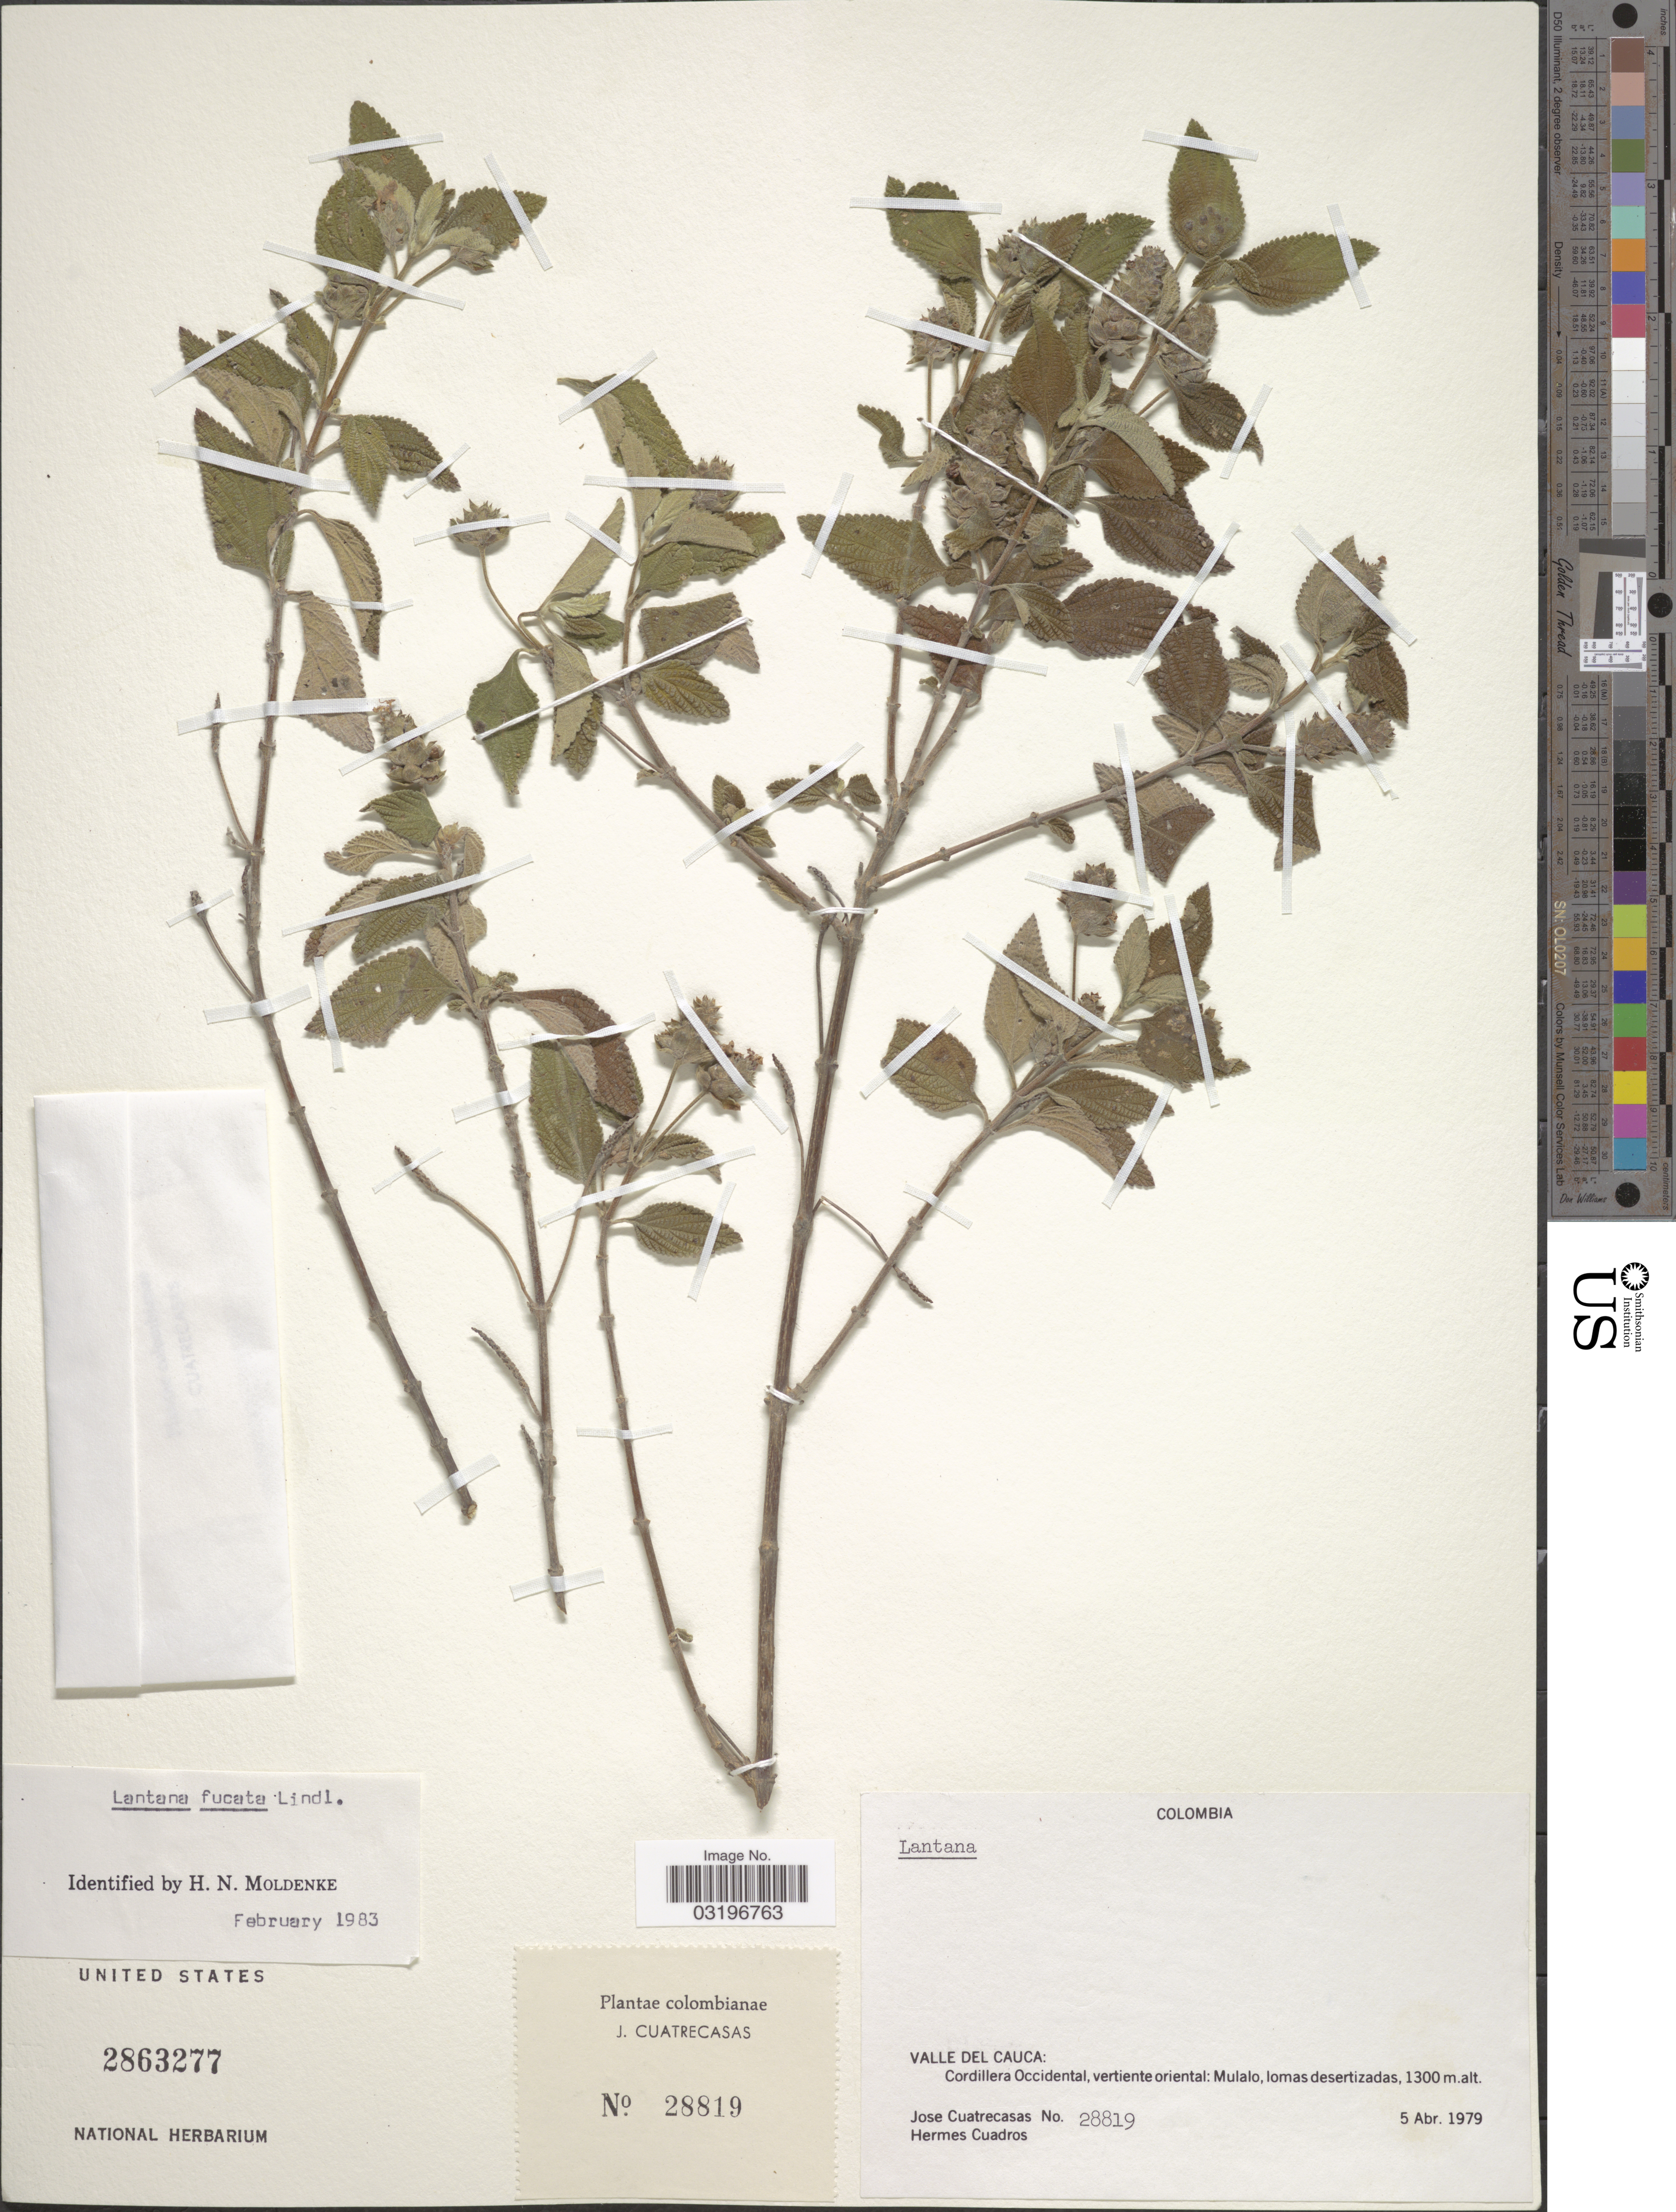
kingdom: Plantae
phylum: Tracheophyta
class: Magnoliopsida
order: Lamiales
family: Verbenaceae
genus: Lantana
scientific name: Lantana fucata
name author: Lindl.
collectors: J. Cuatrecasas & H. Cuadros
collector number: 28819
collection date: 1979-04-05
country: Colombia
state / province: Valle del Cauca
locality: Cordillera Occidental, vertiente oriental: Mulalo, lomas desertizadas.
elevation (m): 1300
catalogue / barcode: US 2863277